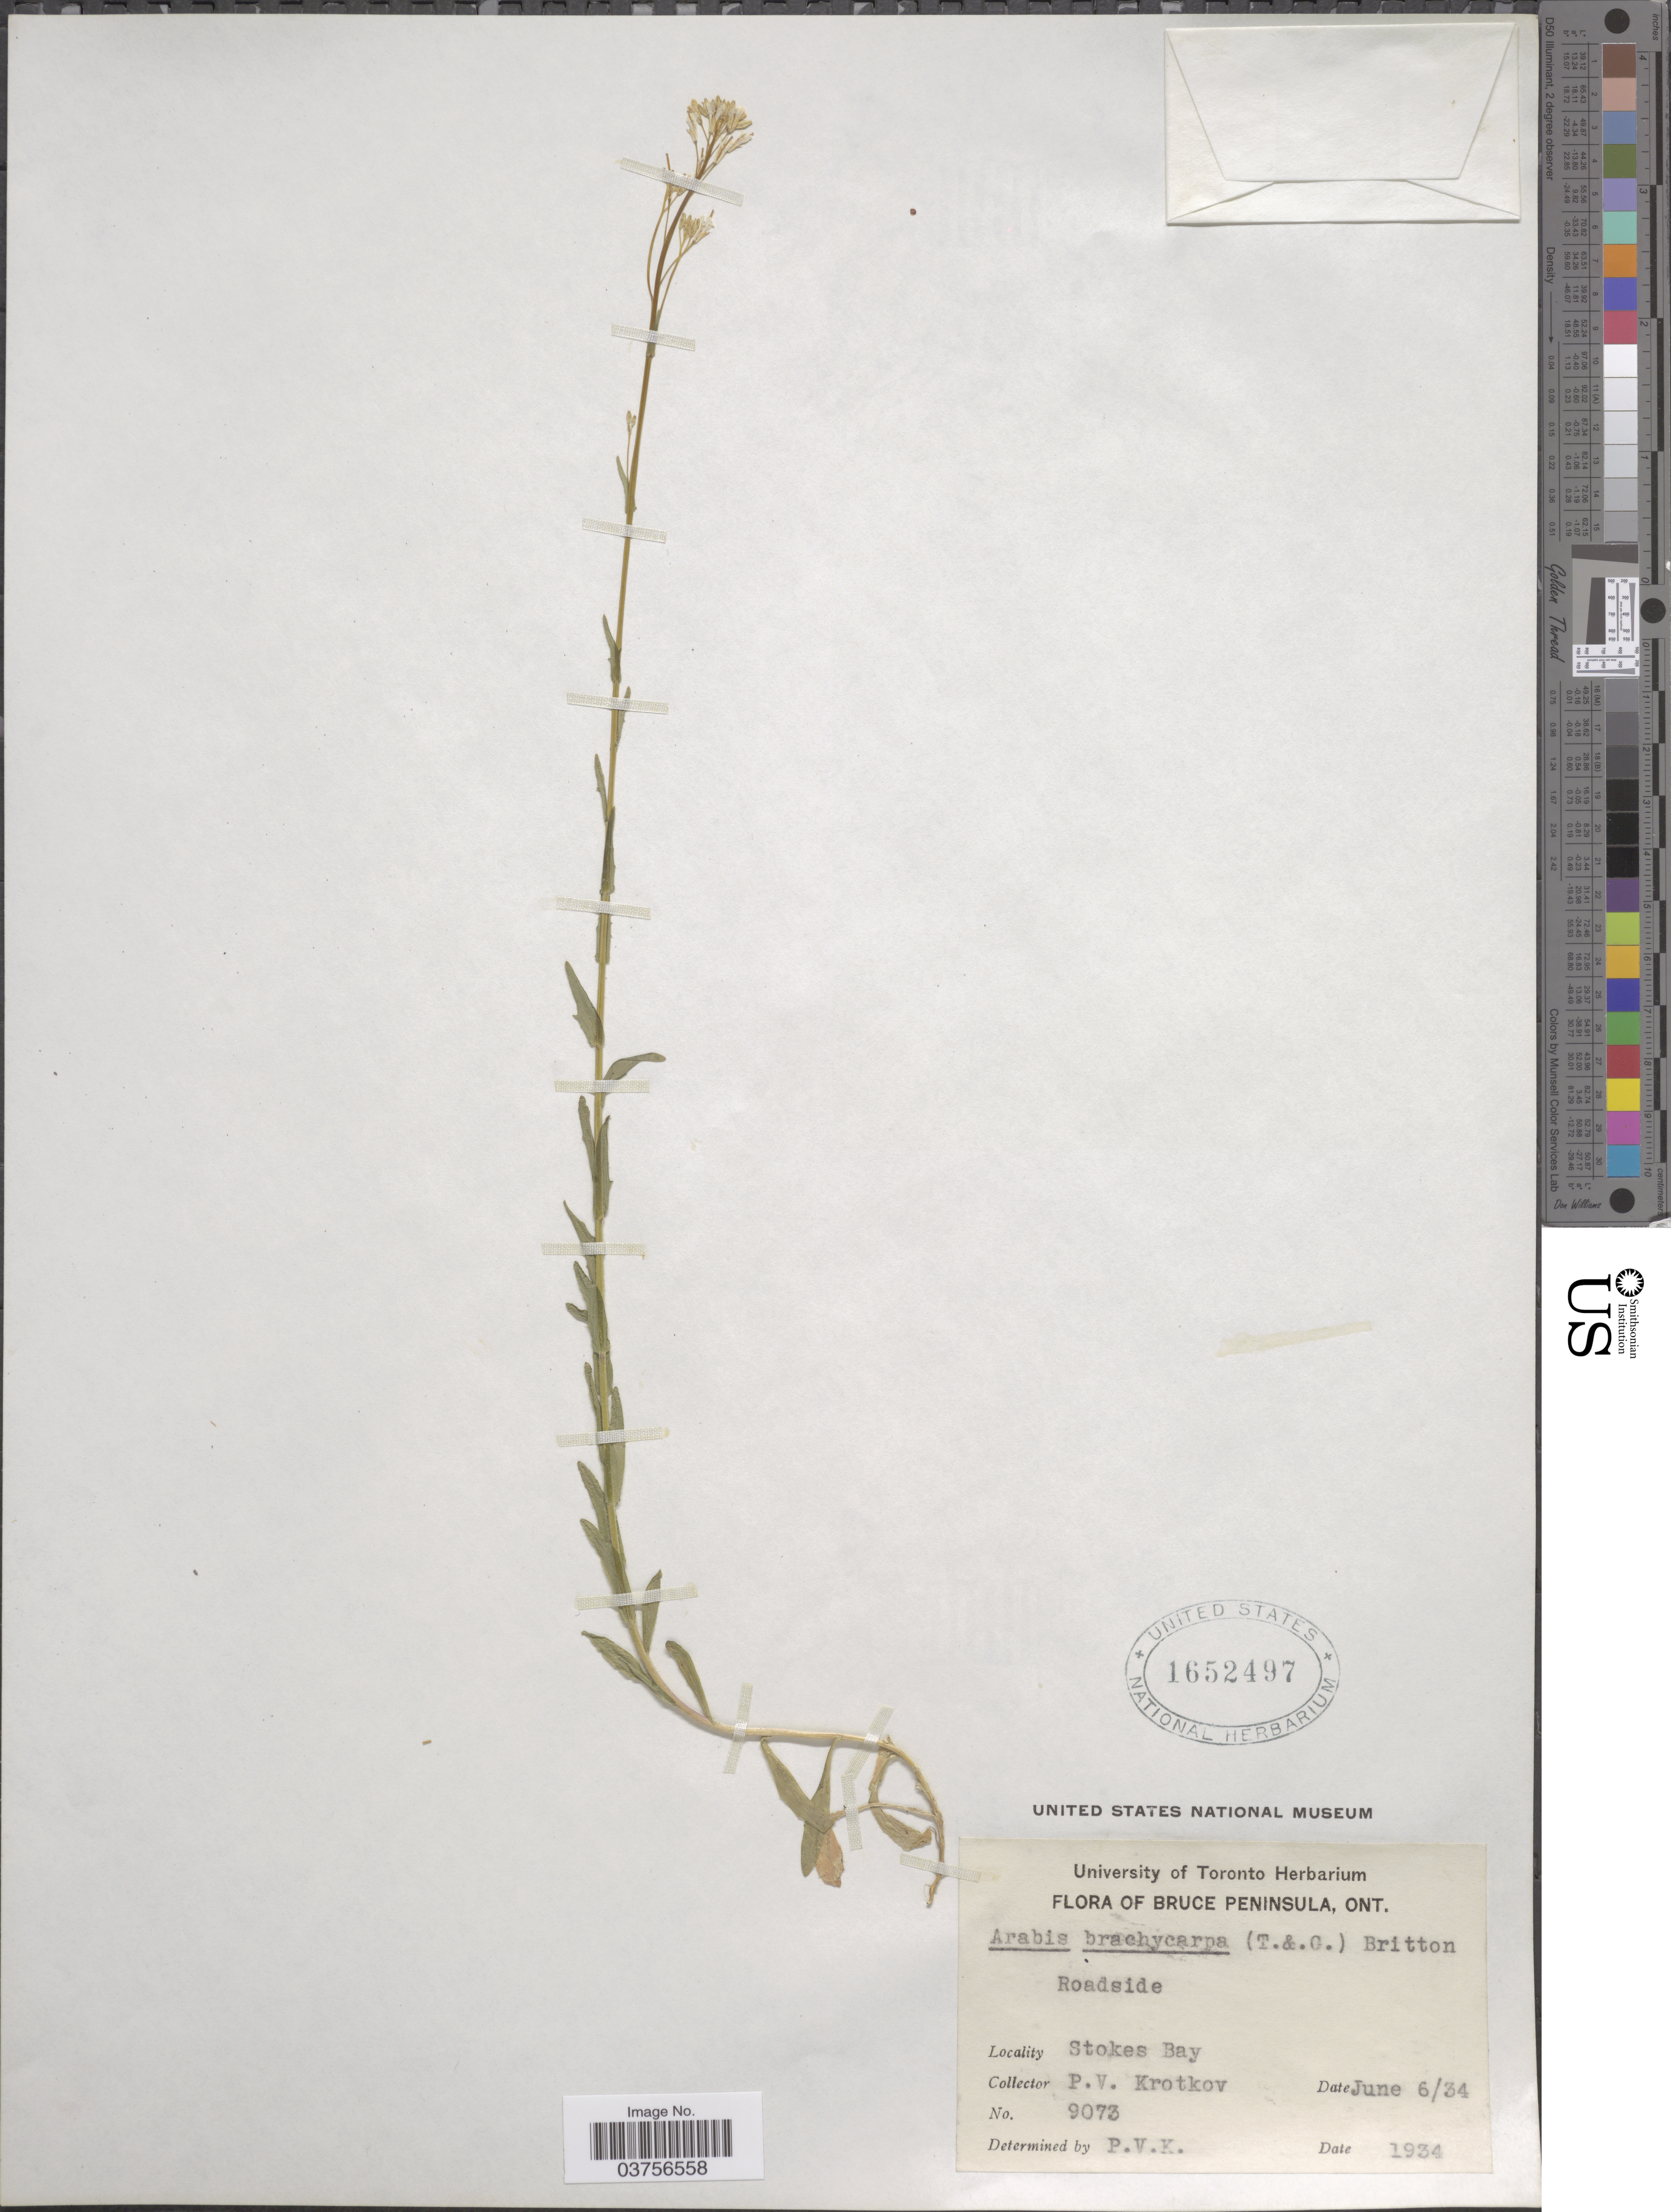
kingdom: Plantae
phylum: Tracheophyta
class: Magnoliopsida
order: Brassicales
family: Brassicaceae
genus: Arabis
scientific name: Arabis divaricarpa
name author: A. Nelson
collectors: P. V. Krotkov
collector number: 9073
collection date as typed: Transcribed d/m/y: 6/6/34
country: Canada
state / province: Ontario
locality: Bruce Peninsula. Roadside. Stokes Bay.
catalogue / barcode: US 1652497